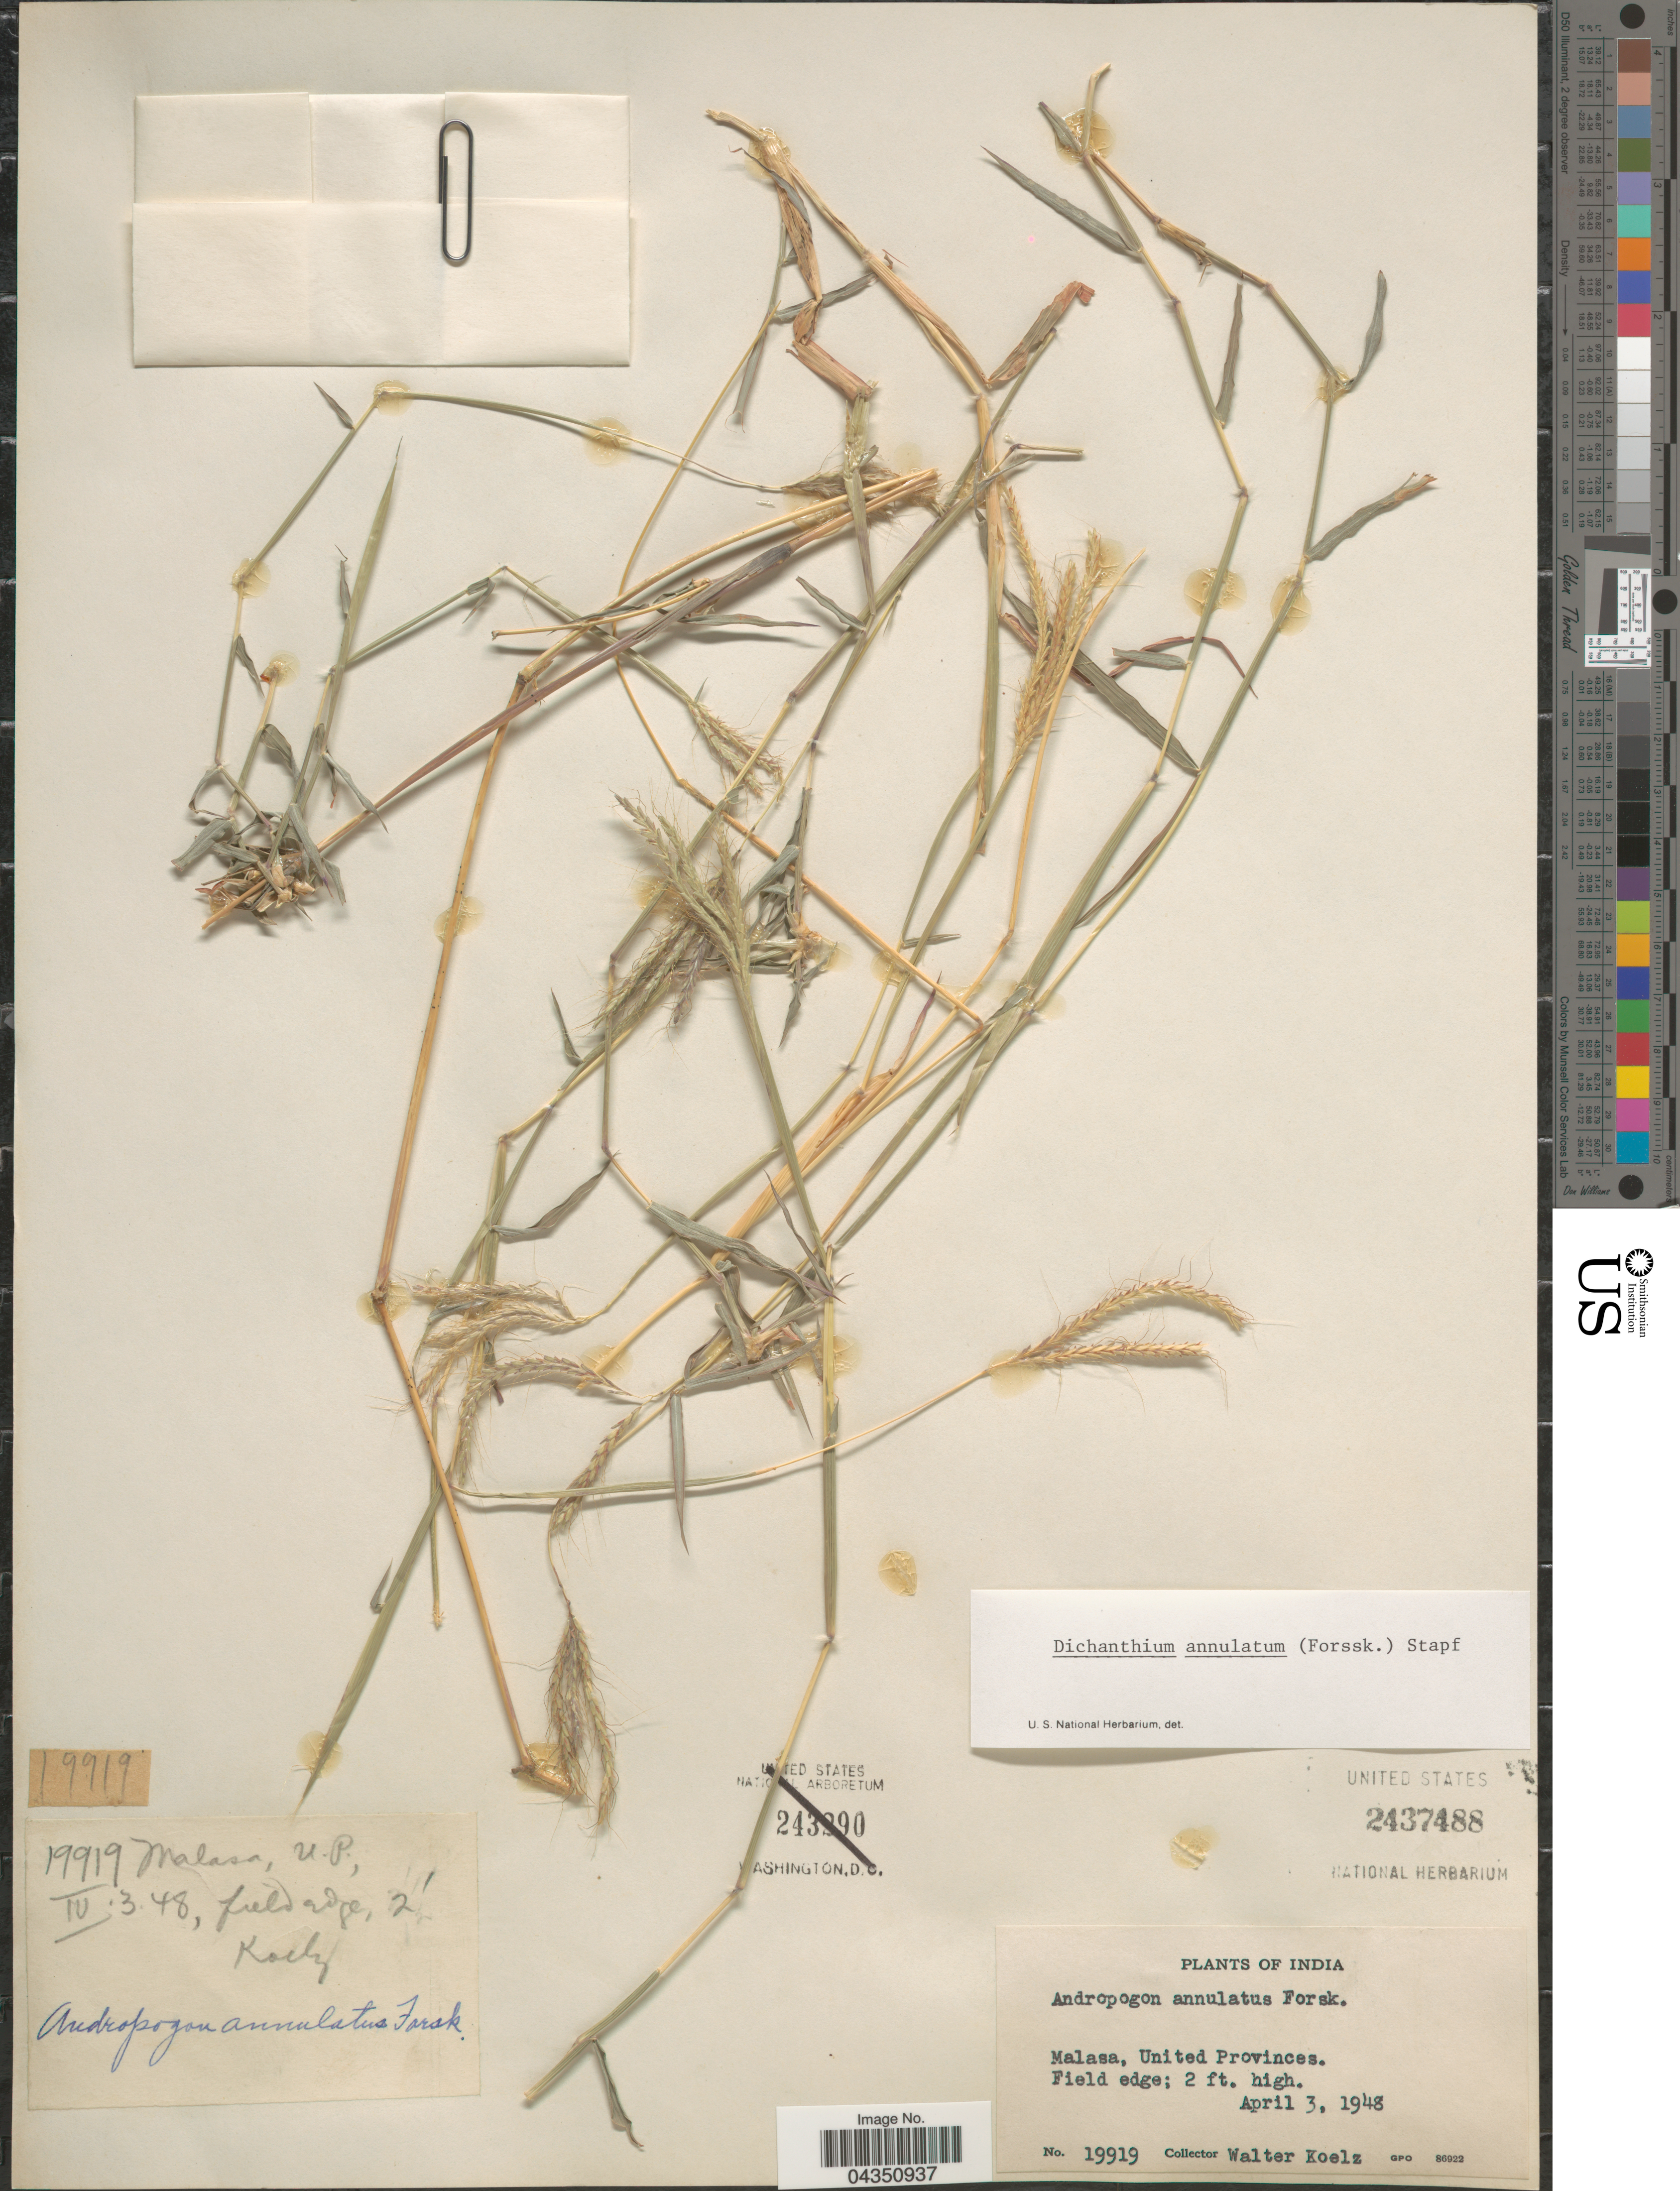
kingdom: Plantae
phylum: Tracheophyta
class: Liliopsida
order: Poales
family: Poaceae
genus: Dichanthium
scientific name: Dichanthium annulatum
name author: (Forssk.) Stapf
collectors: W. N. Koelz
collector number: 19919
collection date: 1948-04-03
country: India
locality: Malasa, United Provinces.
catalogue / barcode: US 2437488